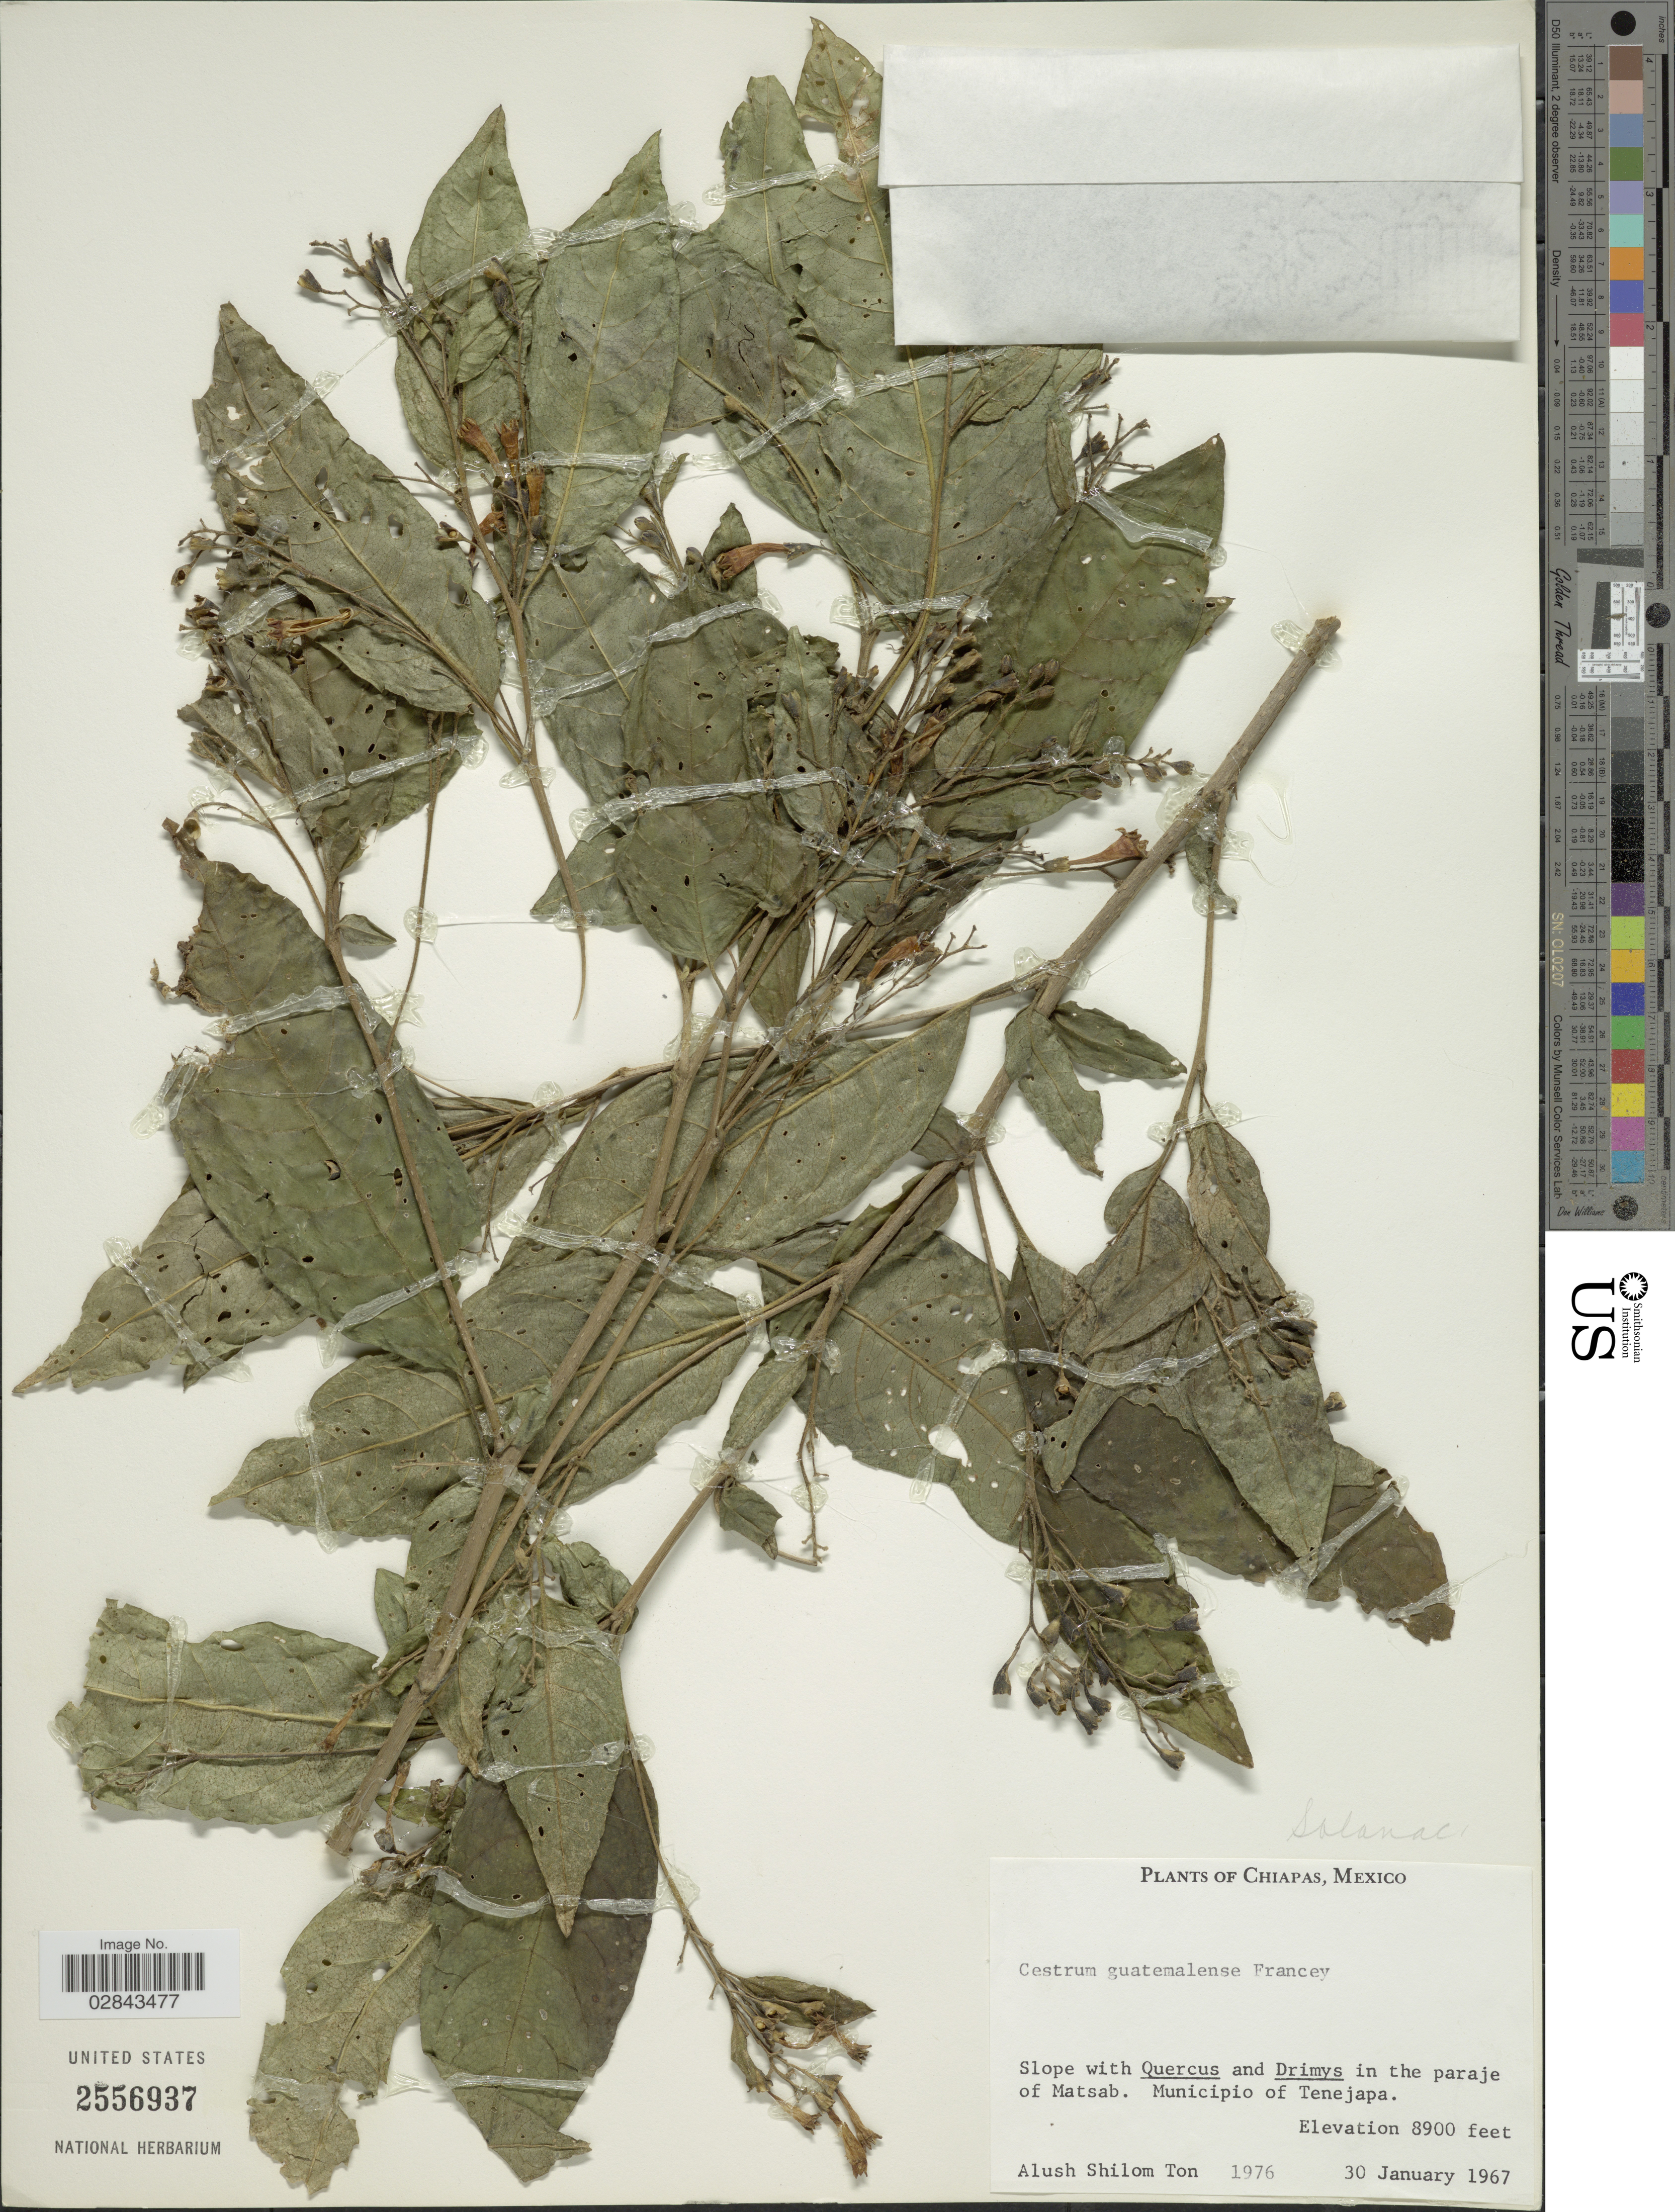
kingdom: Plantae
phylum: Tracheophyta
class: Magnoliopsida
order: Solanales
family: Solanaceae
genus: Cestrum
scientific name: Cestrum guatemalense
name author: Francey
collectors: A. M. Ton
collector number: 1976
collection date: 1967-01-30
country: Mexico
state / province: Chiapas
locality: In the paraje of Matsab. Municipio of Tenejapa.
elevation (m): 2713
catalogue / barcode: US 2556937